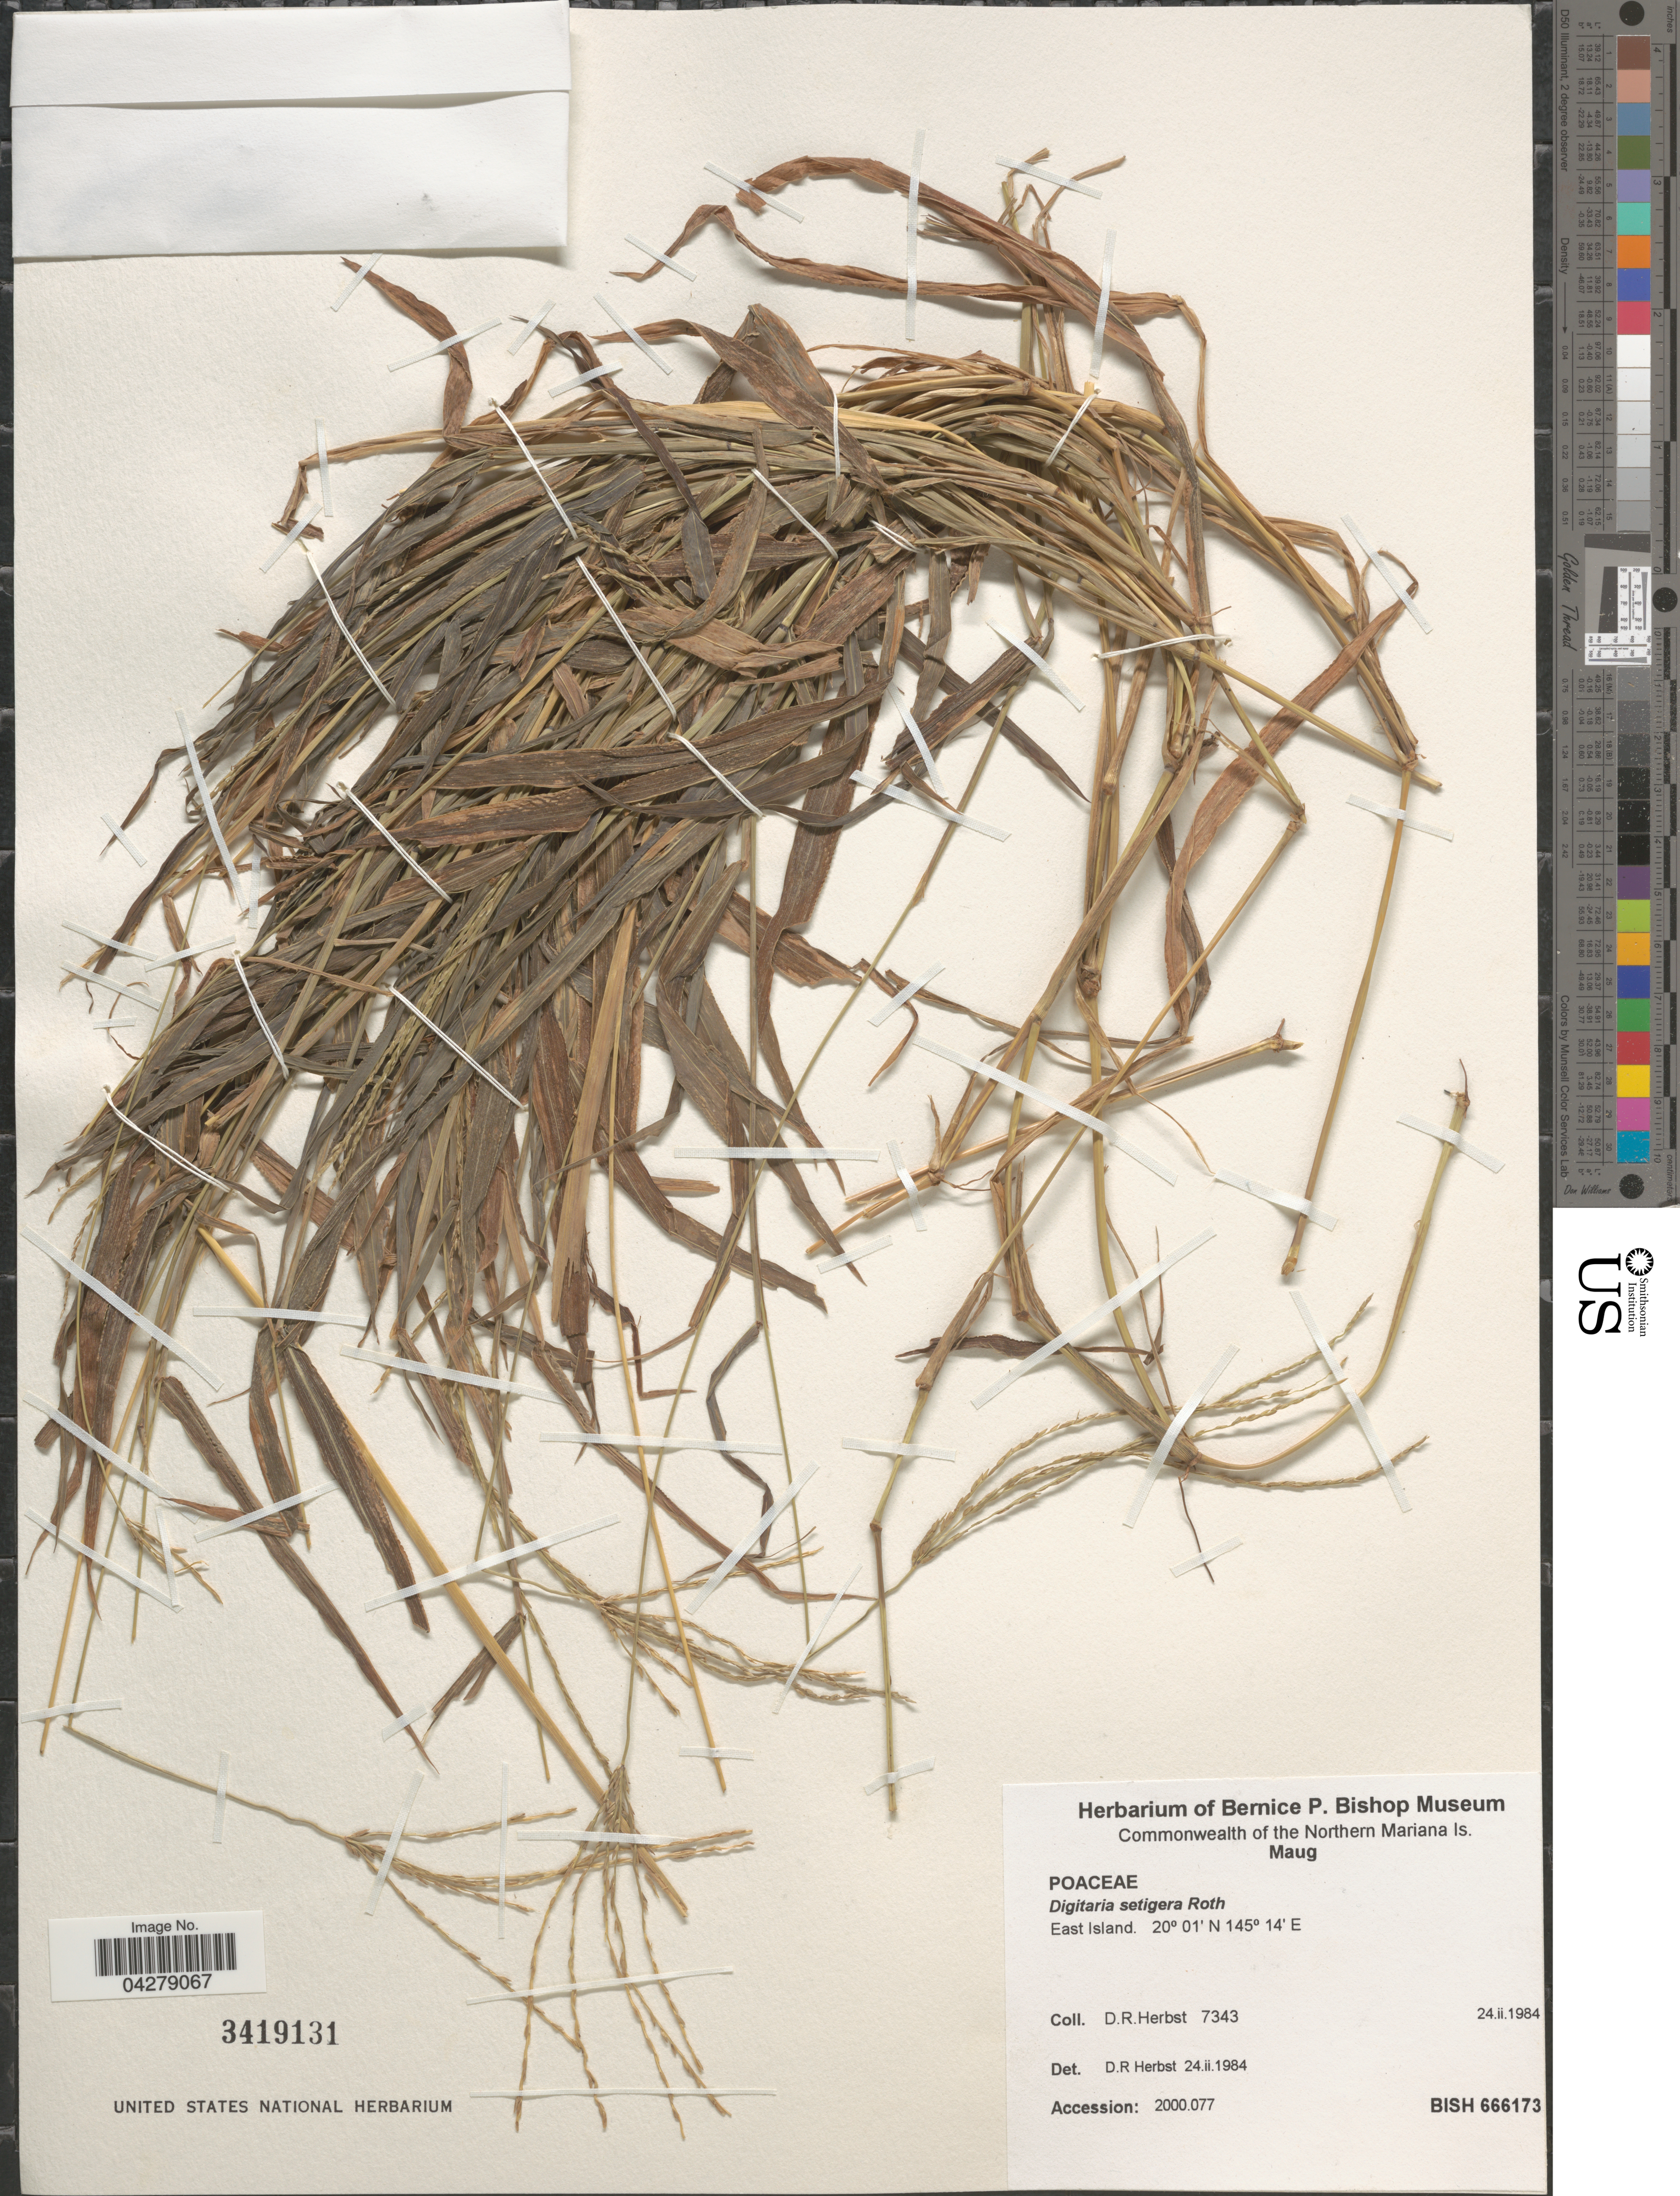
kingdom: Plantae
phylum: Tracheophyta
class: Liliopsida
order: Poales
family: Poaceae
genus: Digitaria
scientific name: Digitaria setigera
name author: Roth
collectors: D. R. Herbst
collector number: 7343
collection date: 1984-02-24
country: Northern Mariana Islands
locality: Maug. East Island.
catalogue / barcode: US 3419131